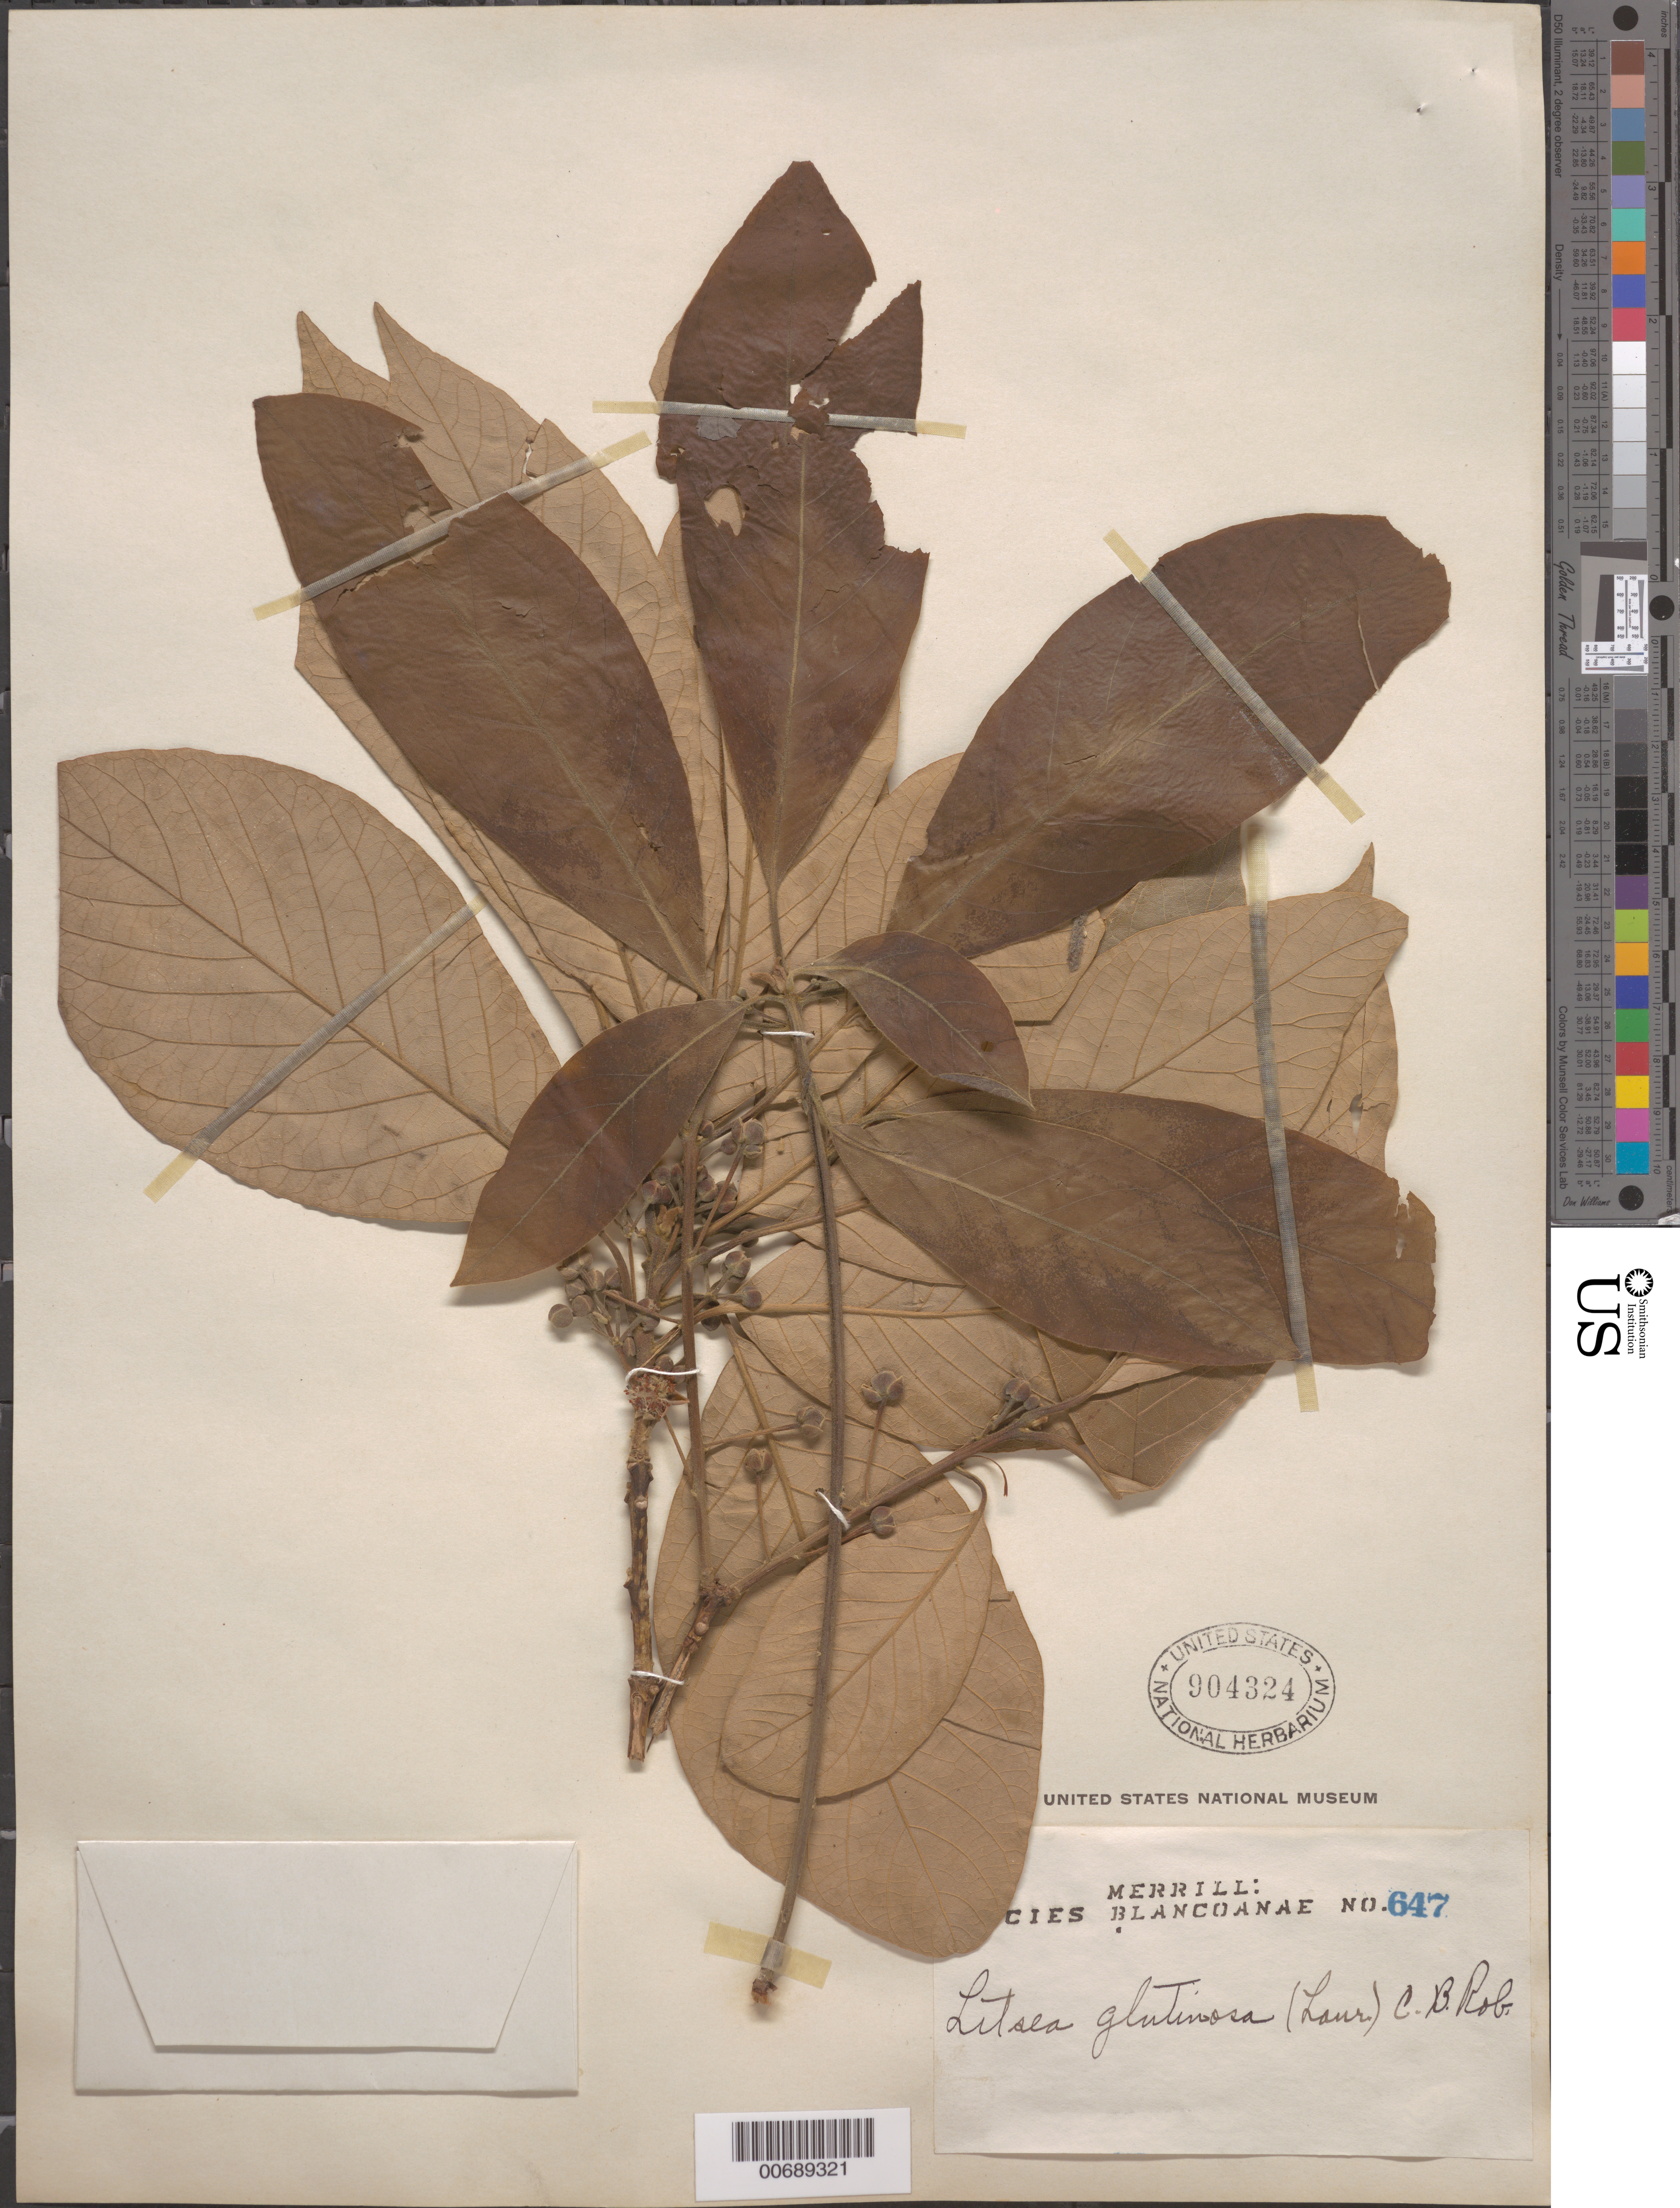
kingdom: Plantae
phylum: Tracheophyta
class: Magnoliopsida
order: Laurales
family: Lauraceae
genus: Litsea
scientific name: Litsea glutinosa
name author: (Lour.) C.B. Rob.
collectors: E. D. Merrill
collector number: Sp. Blancoan. 0647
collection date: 1914-03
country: Philippines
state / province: Calabarzon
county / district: Laguna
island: Luzon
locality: Los Banos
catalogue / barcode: US 904324